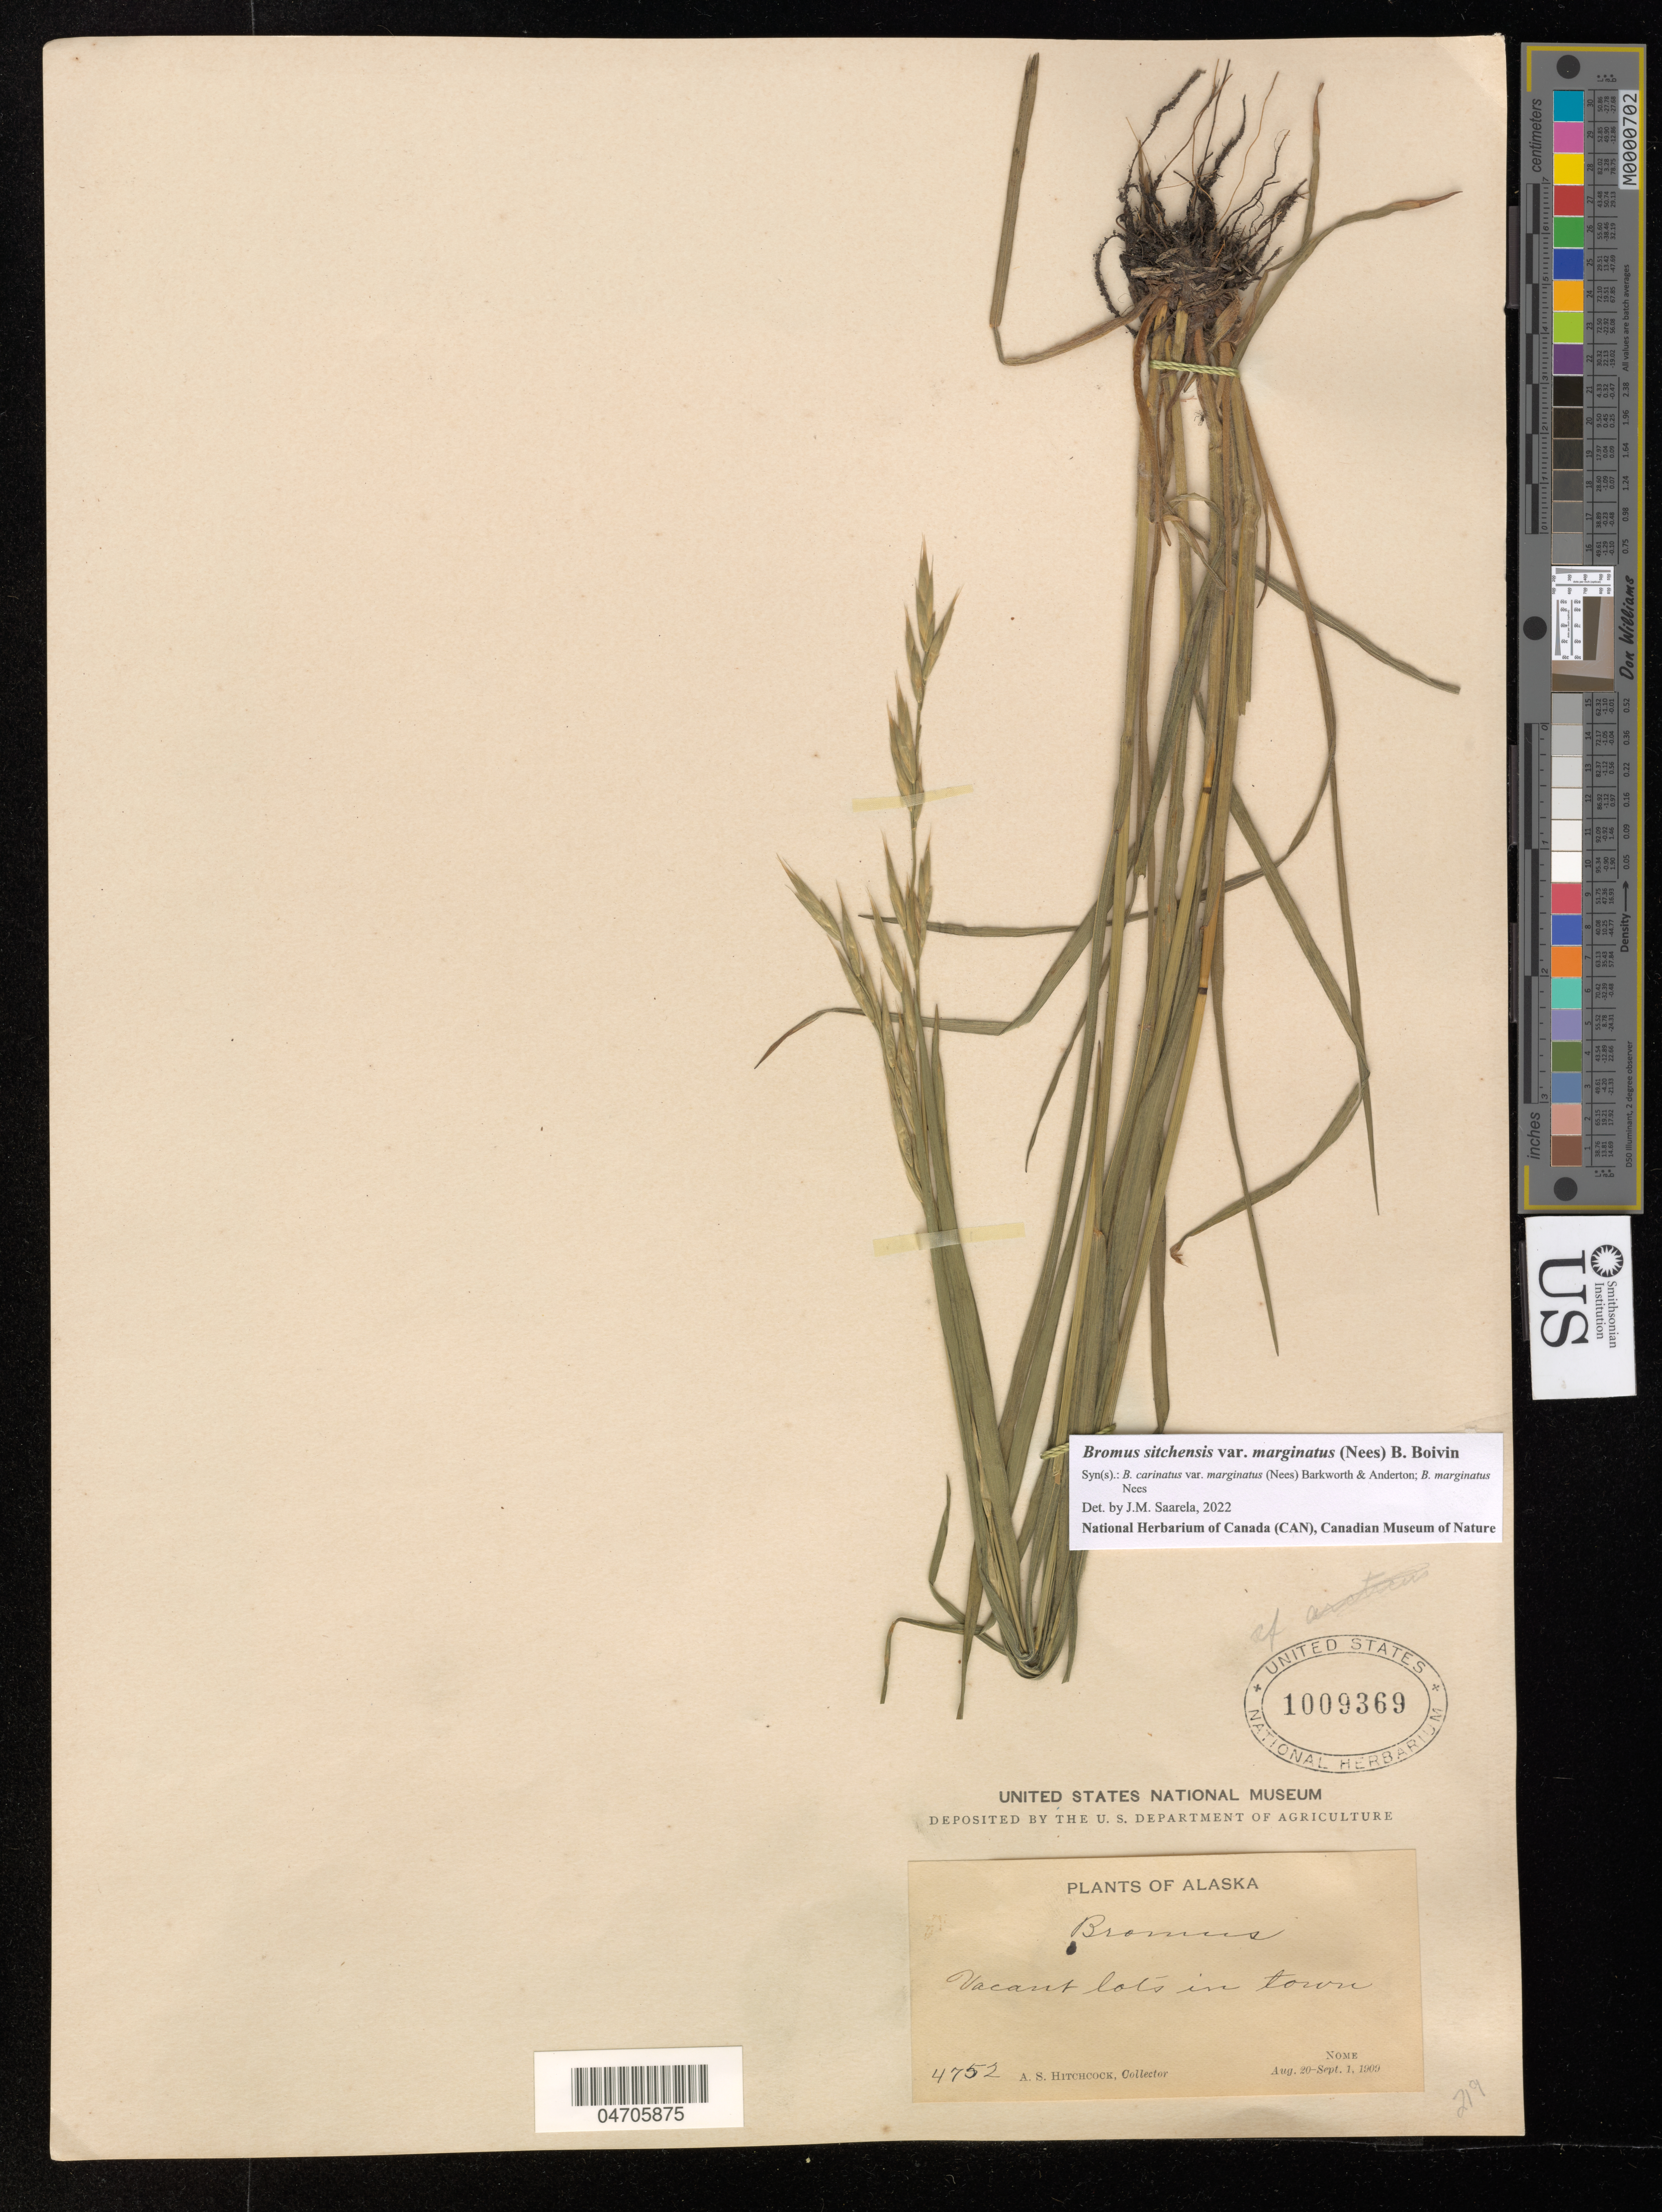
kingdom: Plantae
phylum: Tracheophyta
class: Liliopsida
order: Poales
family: Poaceae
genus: Bromus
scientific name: Bromus sitchensis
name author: Trin. in Bong.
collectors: A. Hitchcock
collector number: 4752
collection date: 1909-08-20/1909-09-01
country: United States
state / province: Alaska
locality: Vacant lots in town. Nome.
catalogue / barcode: US 1009369